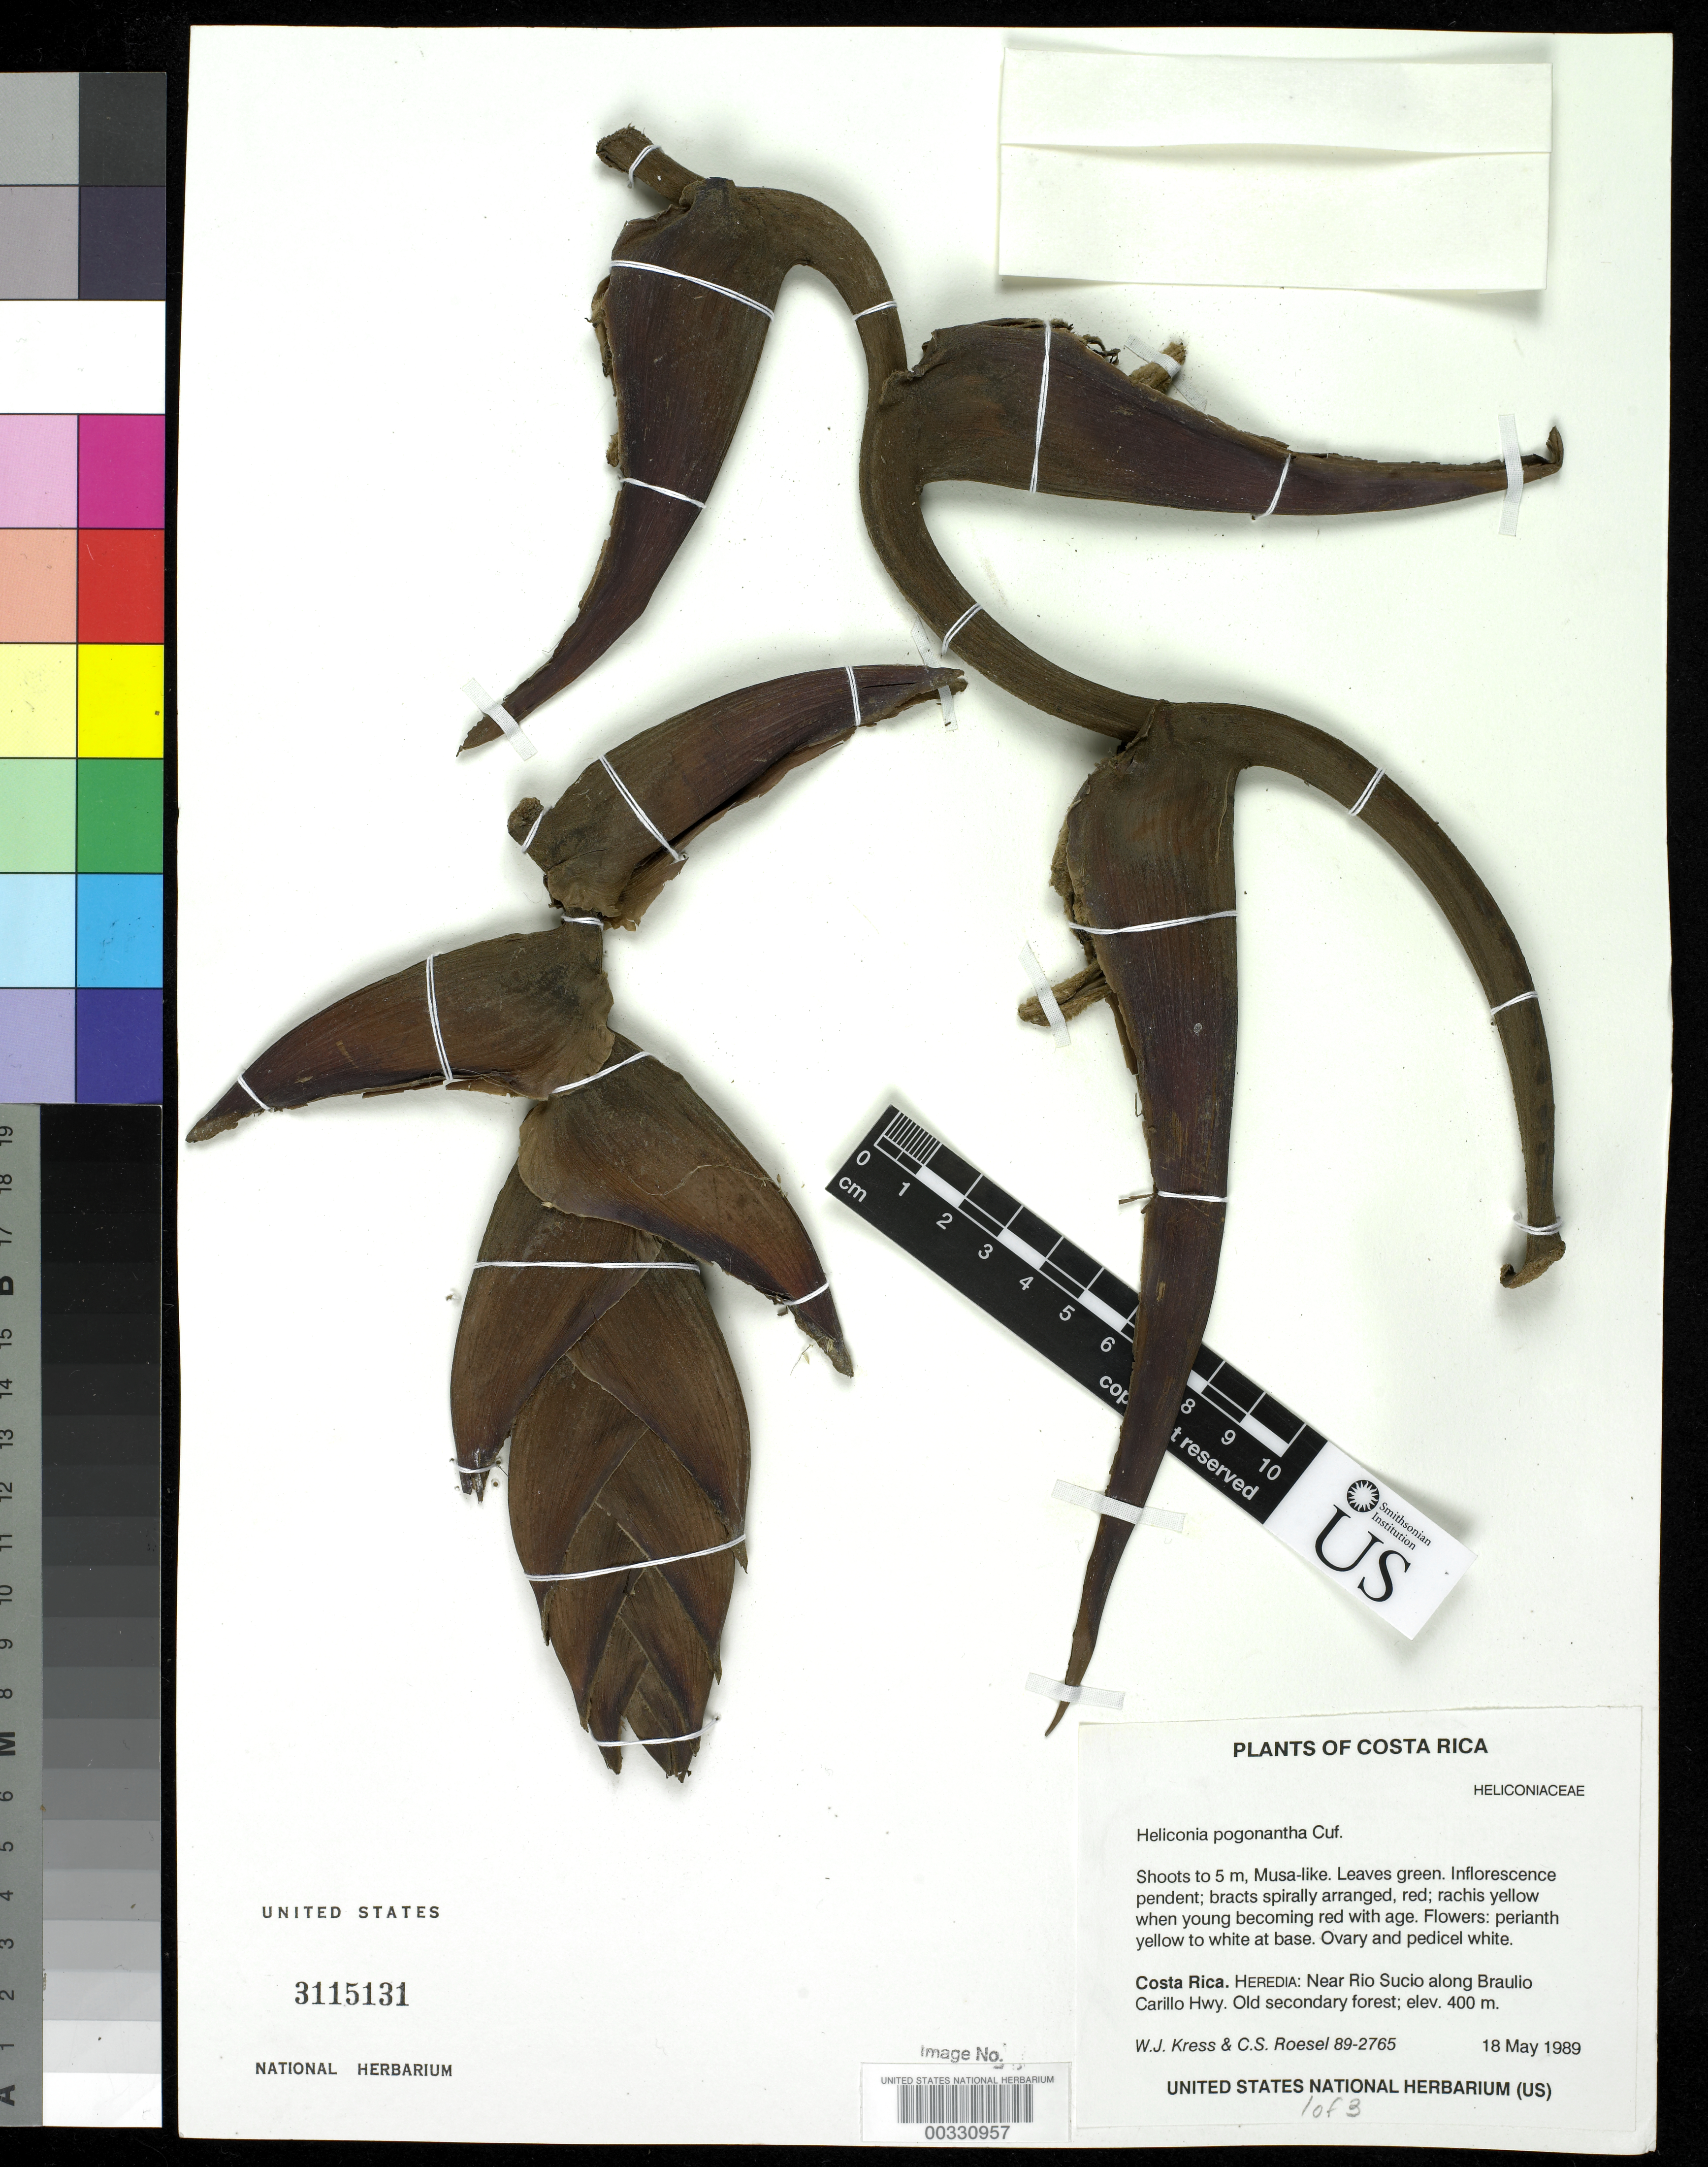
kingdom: Plantae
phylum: Tracheophyta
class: Liliopsida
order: Zingiberales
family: Heliconiaceae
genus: Heliconia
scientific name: Heliconia pogonantha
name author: Cufod.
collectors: W. J. Kress & C. S. Roesel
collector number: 89-2765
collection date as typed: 18 May 1989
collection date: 1989-05-18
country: Costa Rica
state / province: Heredia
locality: Near rio sucio along braulio carillo hwy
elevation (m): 400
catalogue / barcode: US 3115131